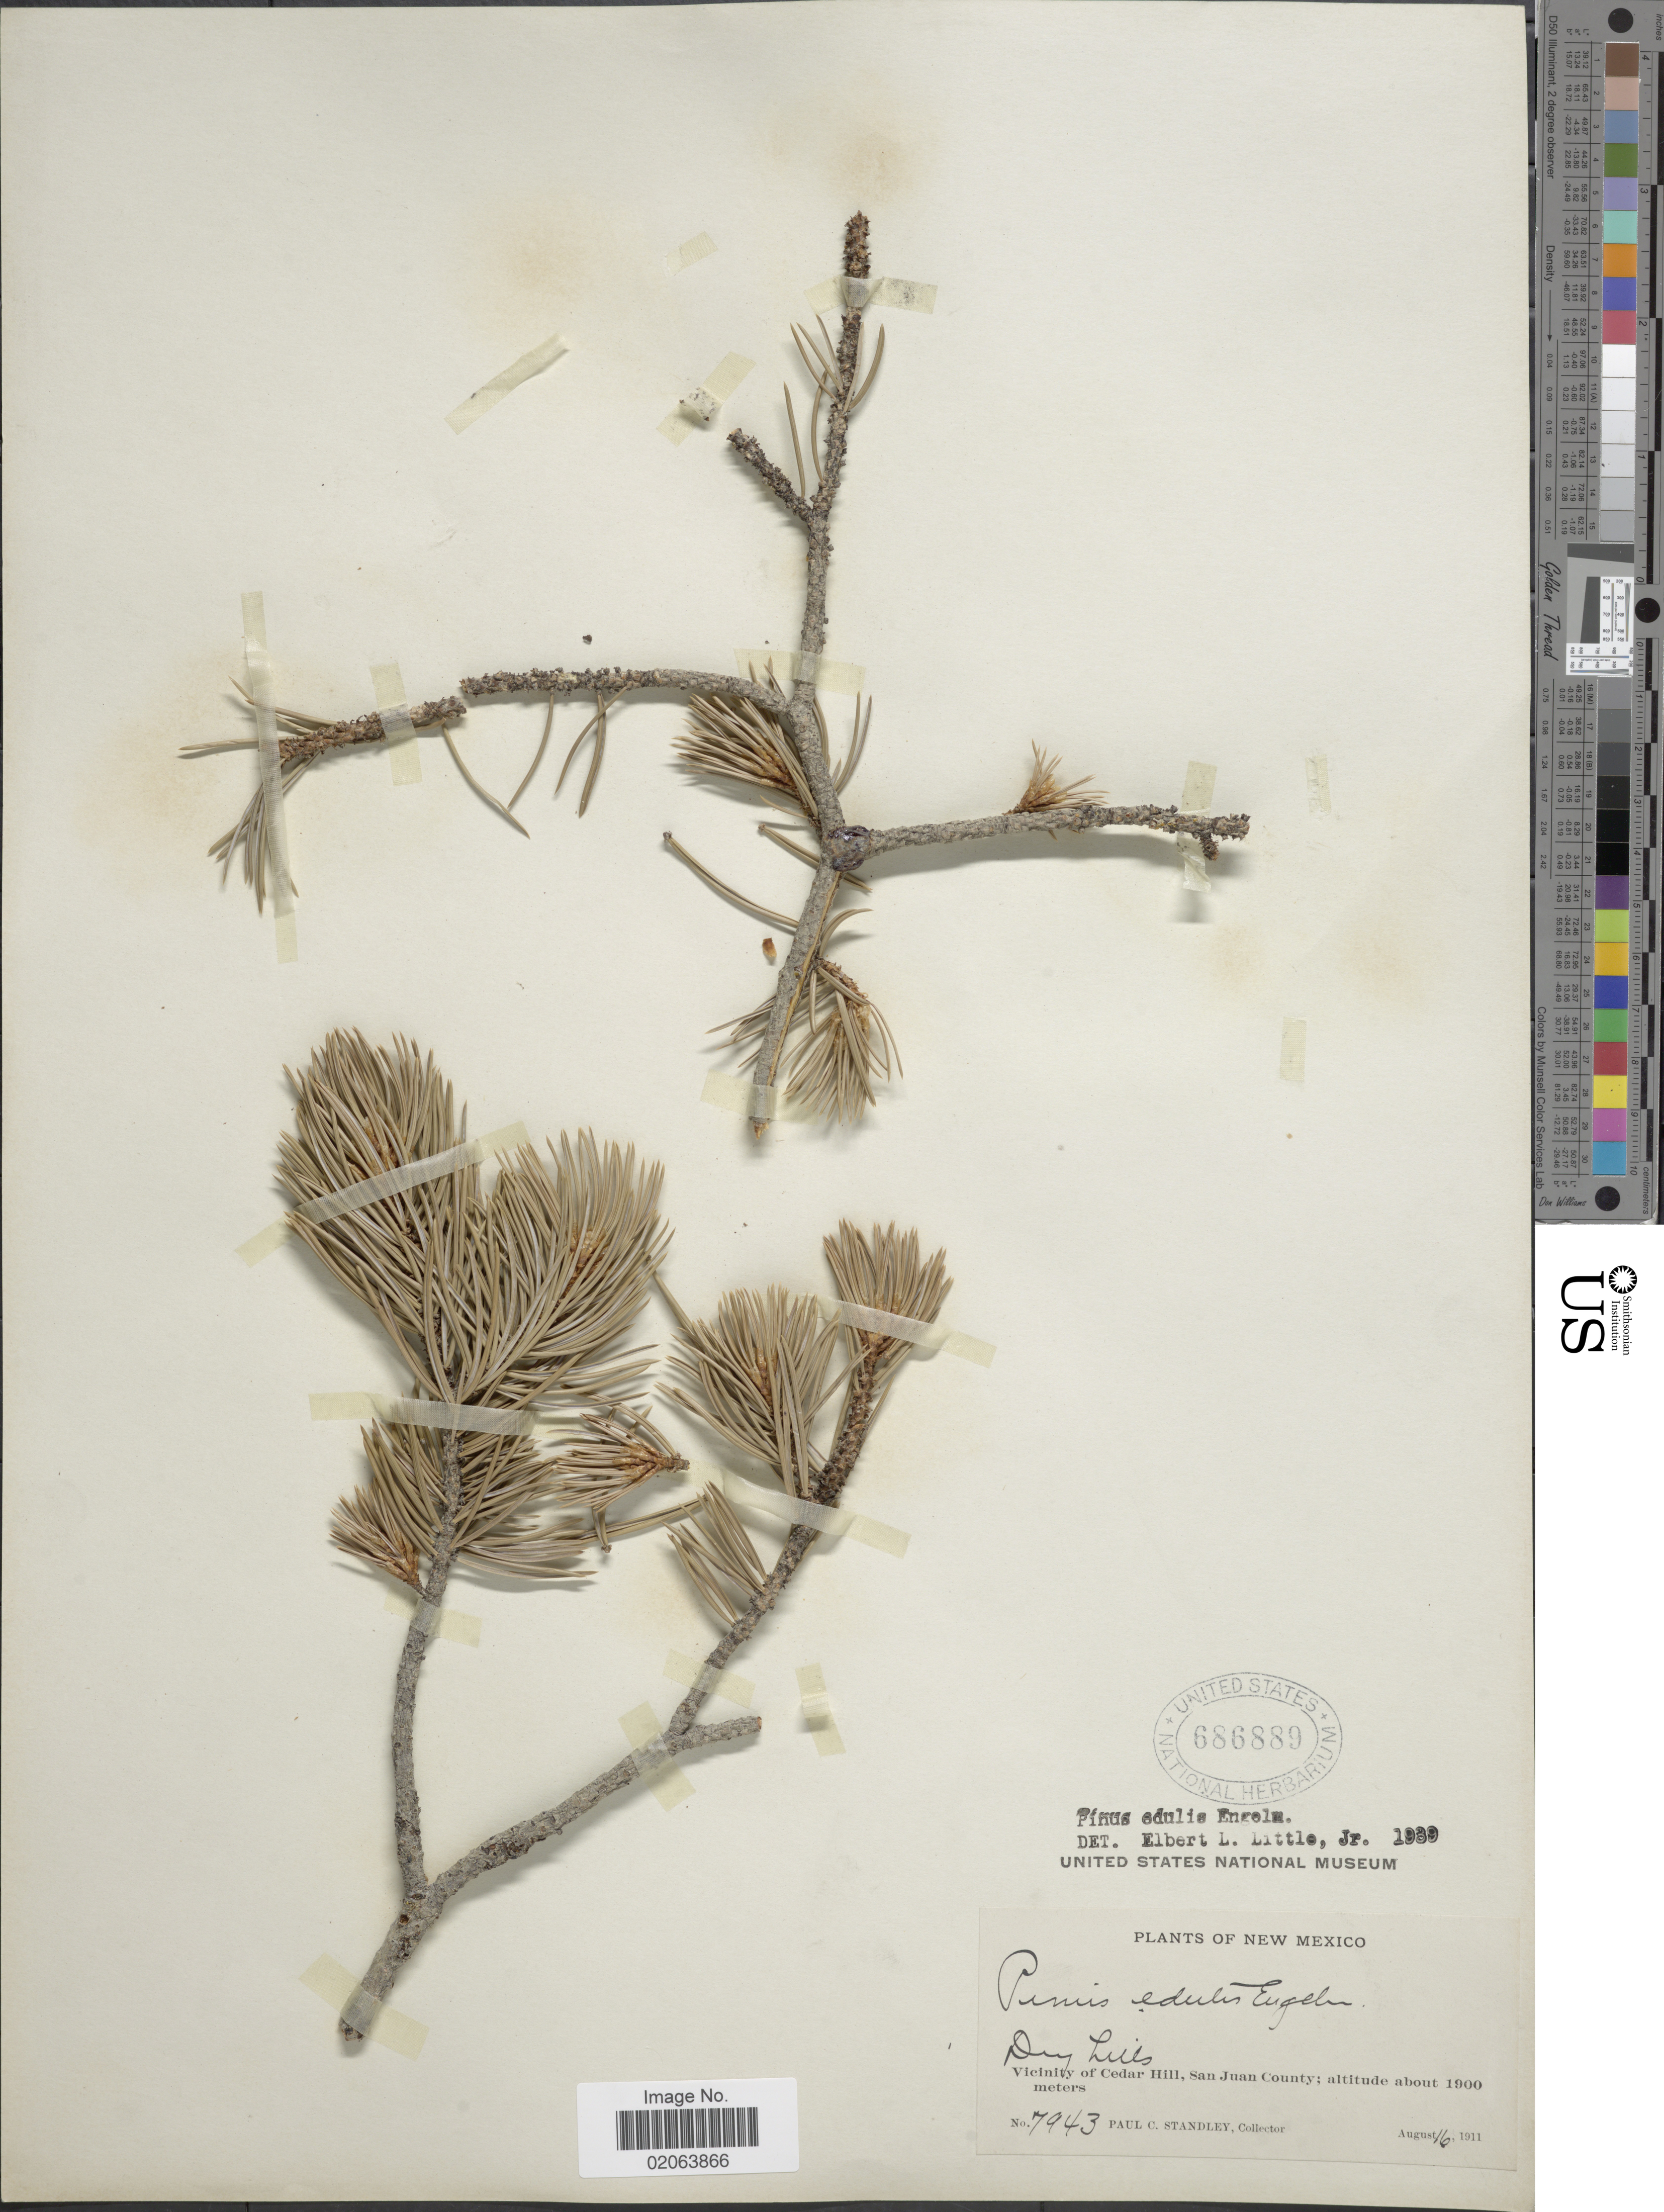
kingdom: Plantae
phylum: Tracheophyta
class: Pinopsida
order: Pinales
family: Pinaceae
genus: Pinus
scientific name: Pinus edulis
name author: Engelm.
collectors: P. C. Standley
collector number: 7943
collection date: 1911-08-16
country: United States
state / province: New Mexico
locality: Vicinity of Cedar Hill, San Juan County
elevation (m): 1900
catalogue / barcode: US 686889